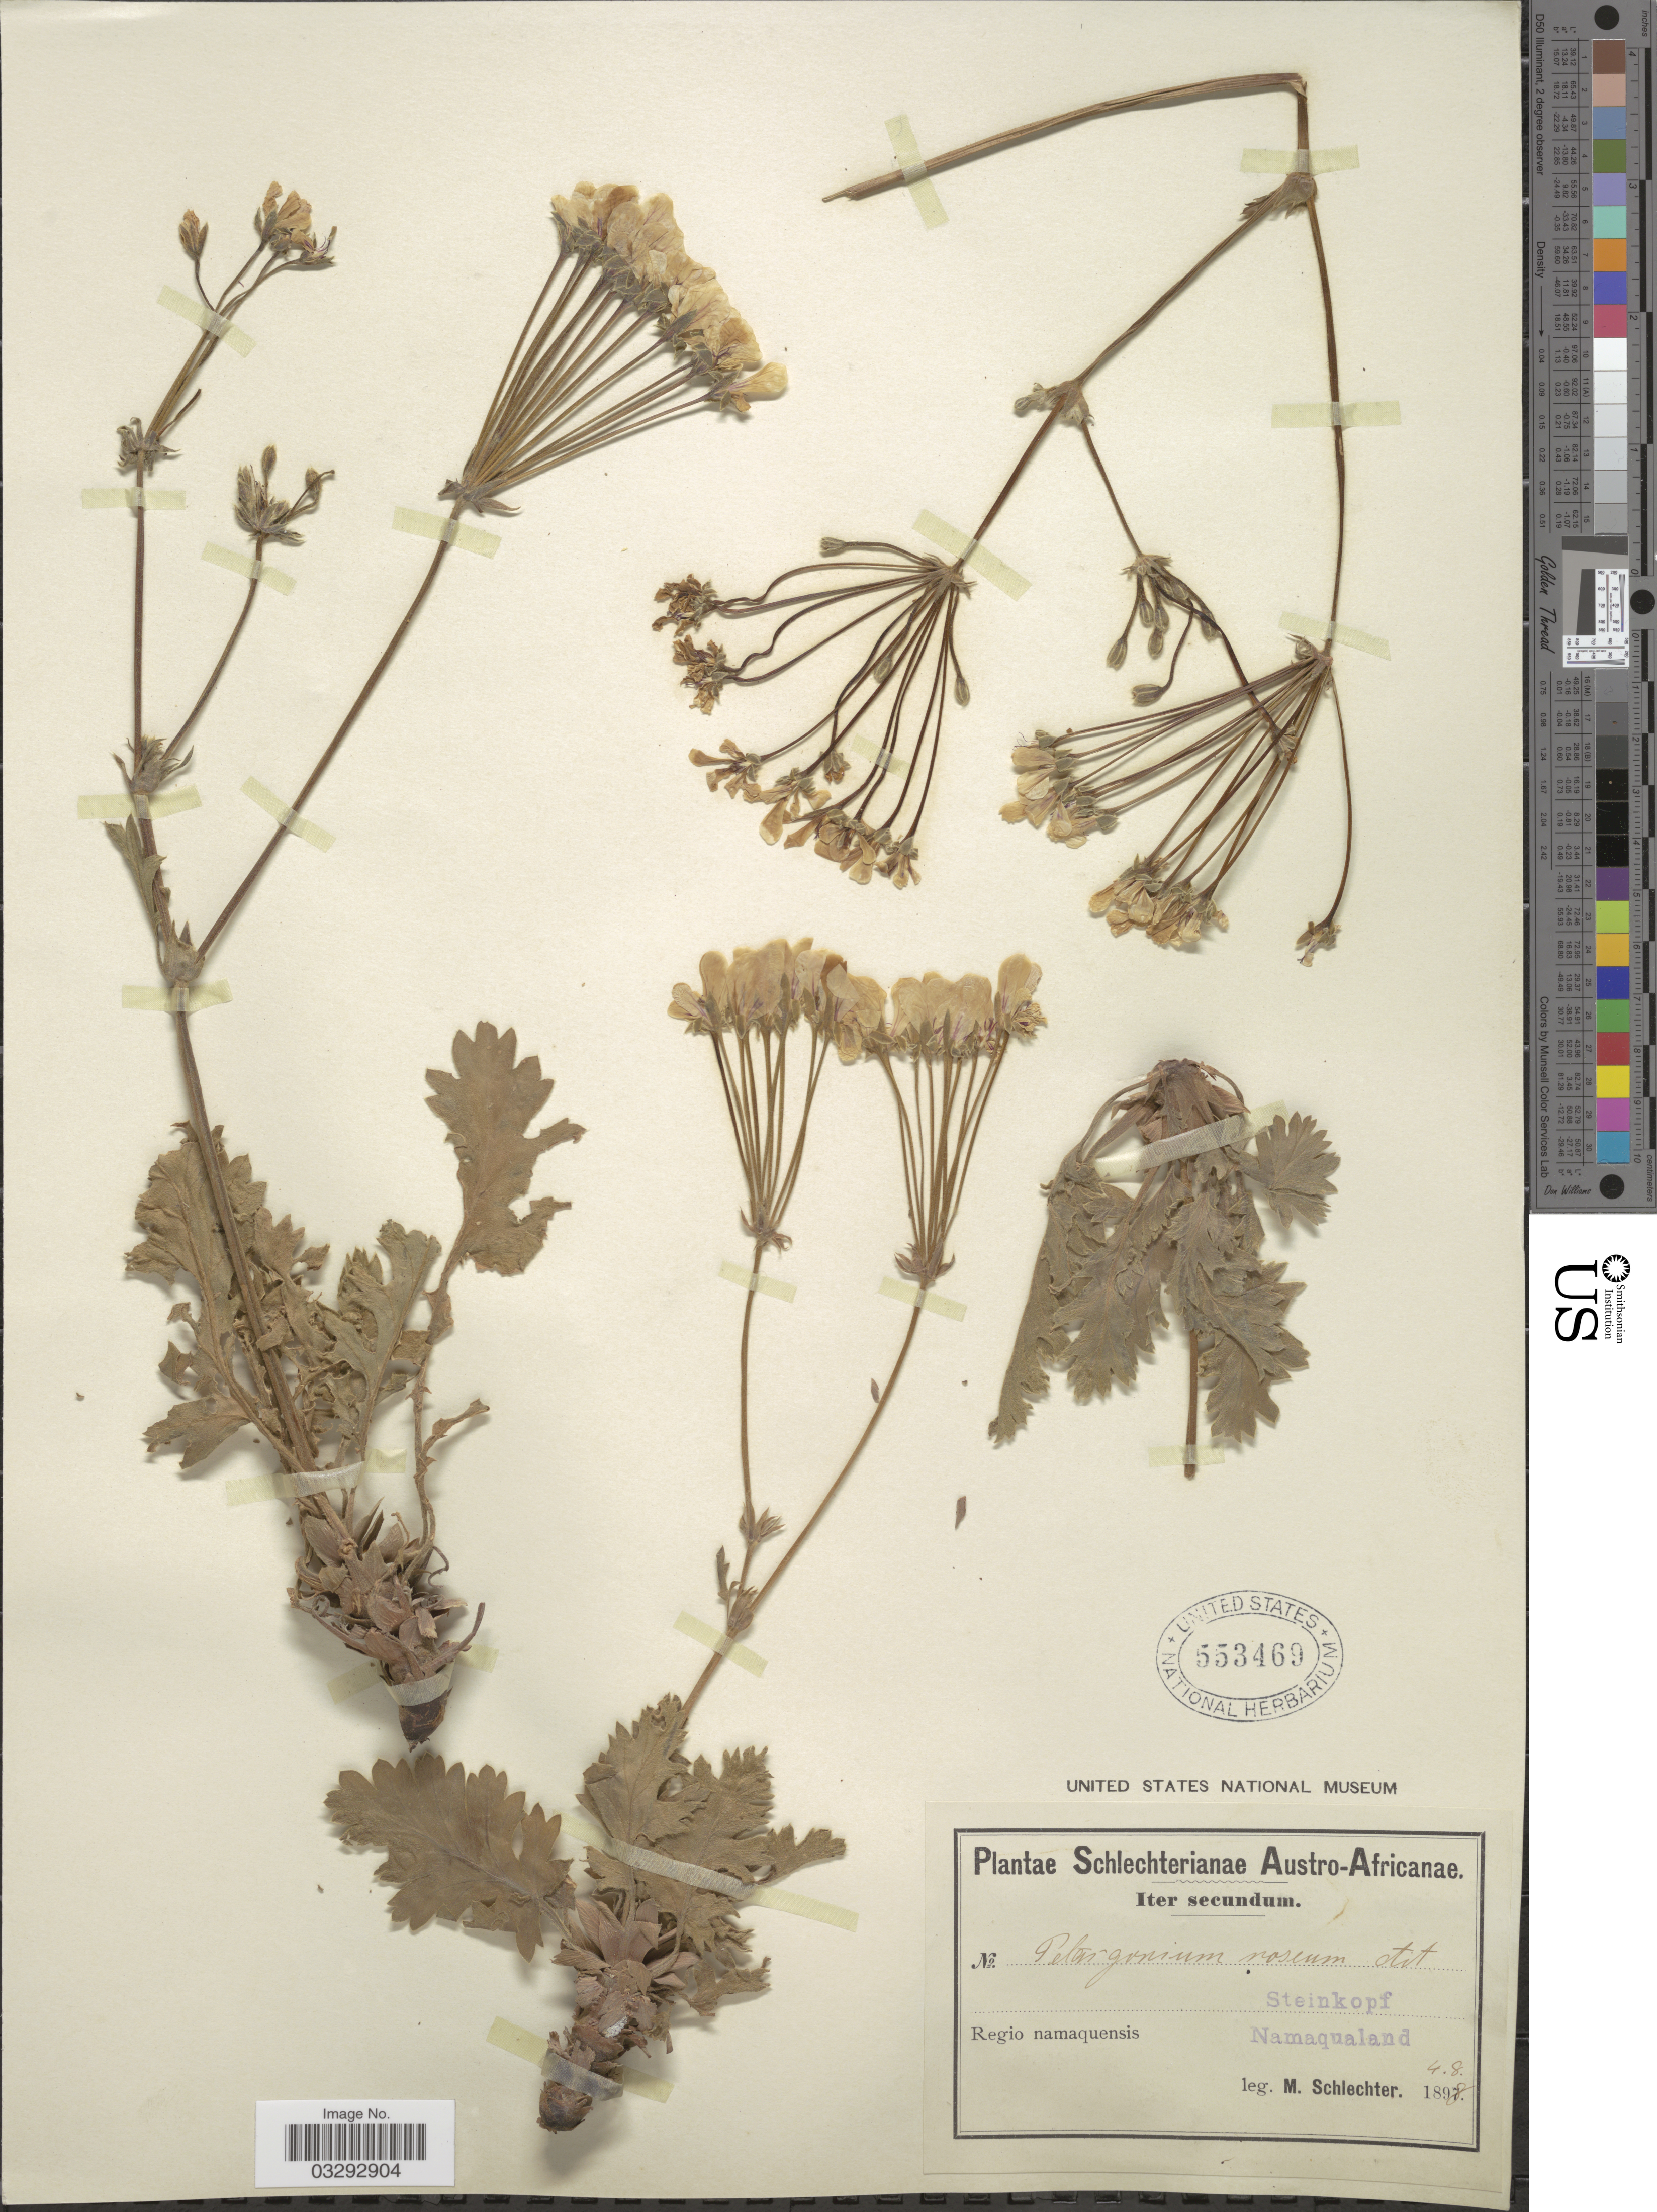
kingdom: Plantae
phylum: Tracheophyta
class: Magnoliopsida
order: Geraniales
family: Geraniaceae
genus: Pelargonium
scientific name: Pelargonium roseum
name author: Willd.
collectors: M. Schlechter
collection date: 1898-08-04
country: South Africa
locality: Austro-Africanae, Regio namaquensis, Steinkopf, Namaqualand.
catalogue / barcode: US 553469